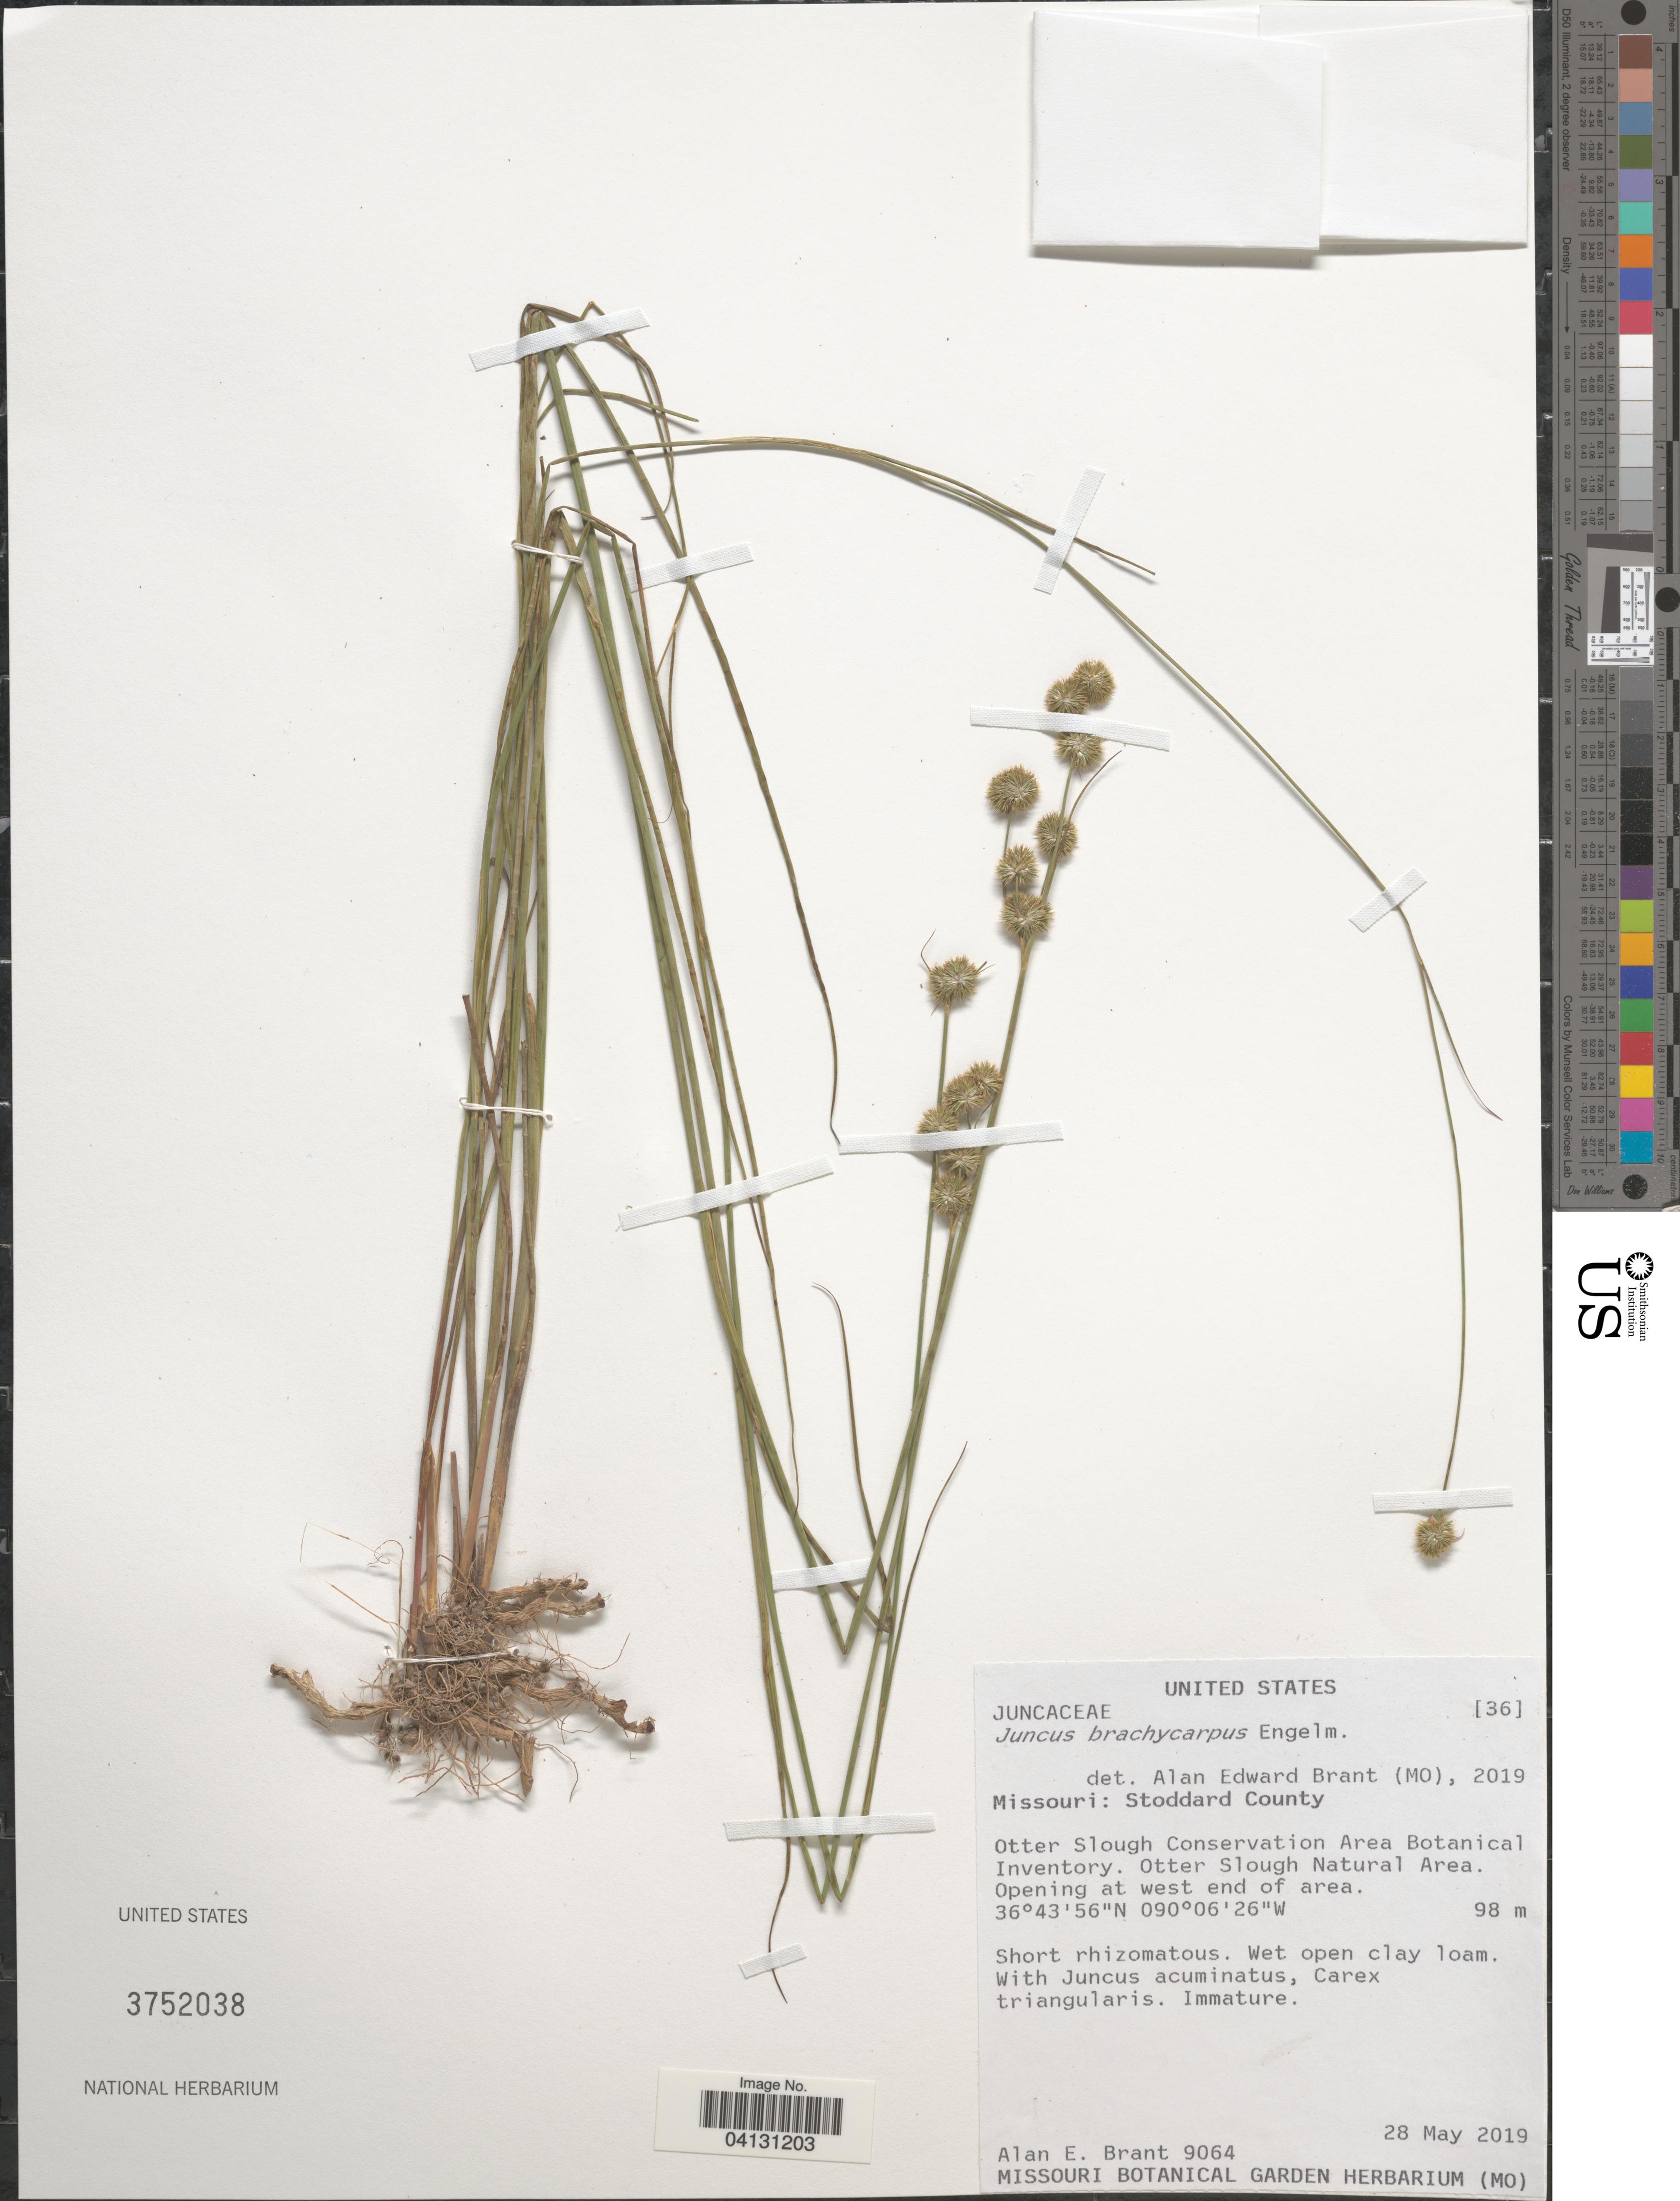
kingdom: Plantae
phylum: Tracheophyta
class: Liliopsida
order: Poales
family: Juncaceae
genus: Juncus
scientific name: Juncus brachycarpus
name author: Engelm.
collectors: A. Brant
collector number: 9064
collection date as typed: Transcribed d/m/y: 28/5/2019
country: United States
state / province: Missouri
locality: Stoddard County. Otter Slough Conservation Area Botanical Inventory. Otter Slough Natural Area. Opening at west end of area.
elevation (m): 98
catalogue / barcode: US 3752038